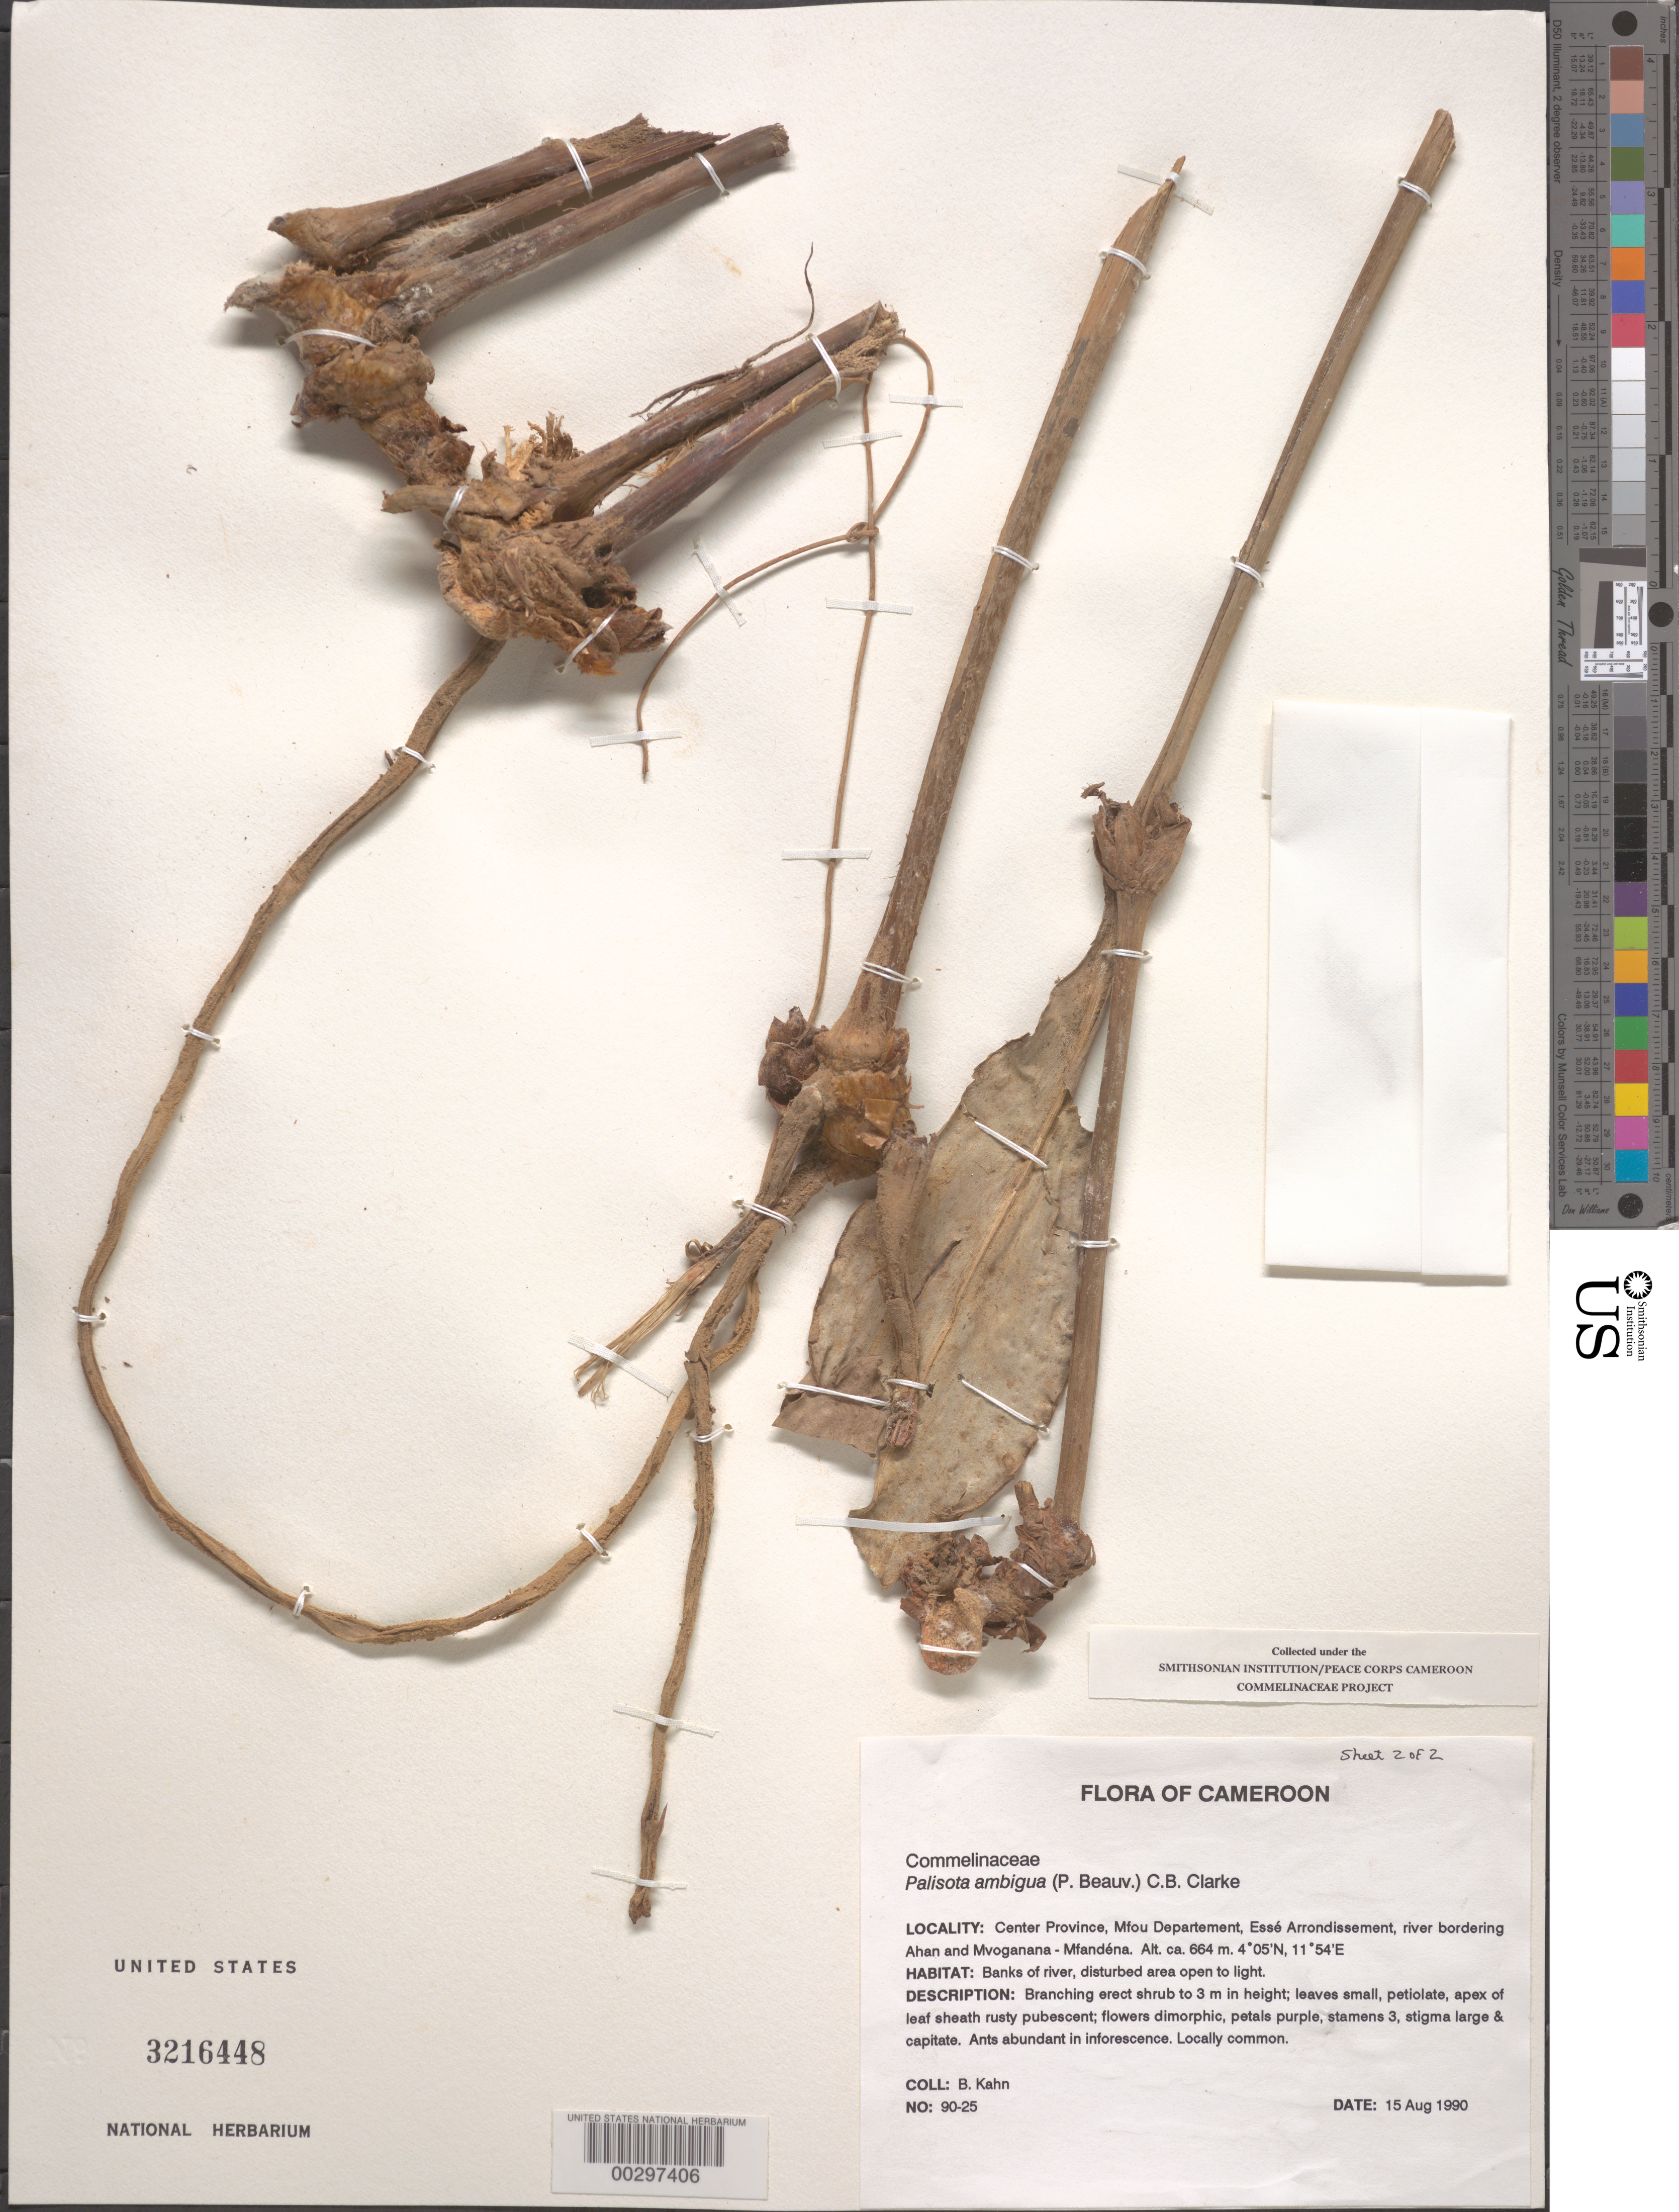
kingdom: Plantae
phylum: Tracheophyta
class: Liliopsida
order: Commelinales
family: Commelinaceae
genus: Palisota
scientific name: Palisota ambigua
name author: (P. Beauv.) C.B. Clarke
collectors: B. Kahn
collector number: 90-25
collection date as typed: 15 Aug 1990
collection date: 1990-08-15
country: Cameroon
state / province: Centre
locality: Mfou, esse arrondissement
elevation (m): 664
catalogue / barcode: US 3216448